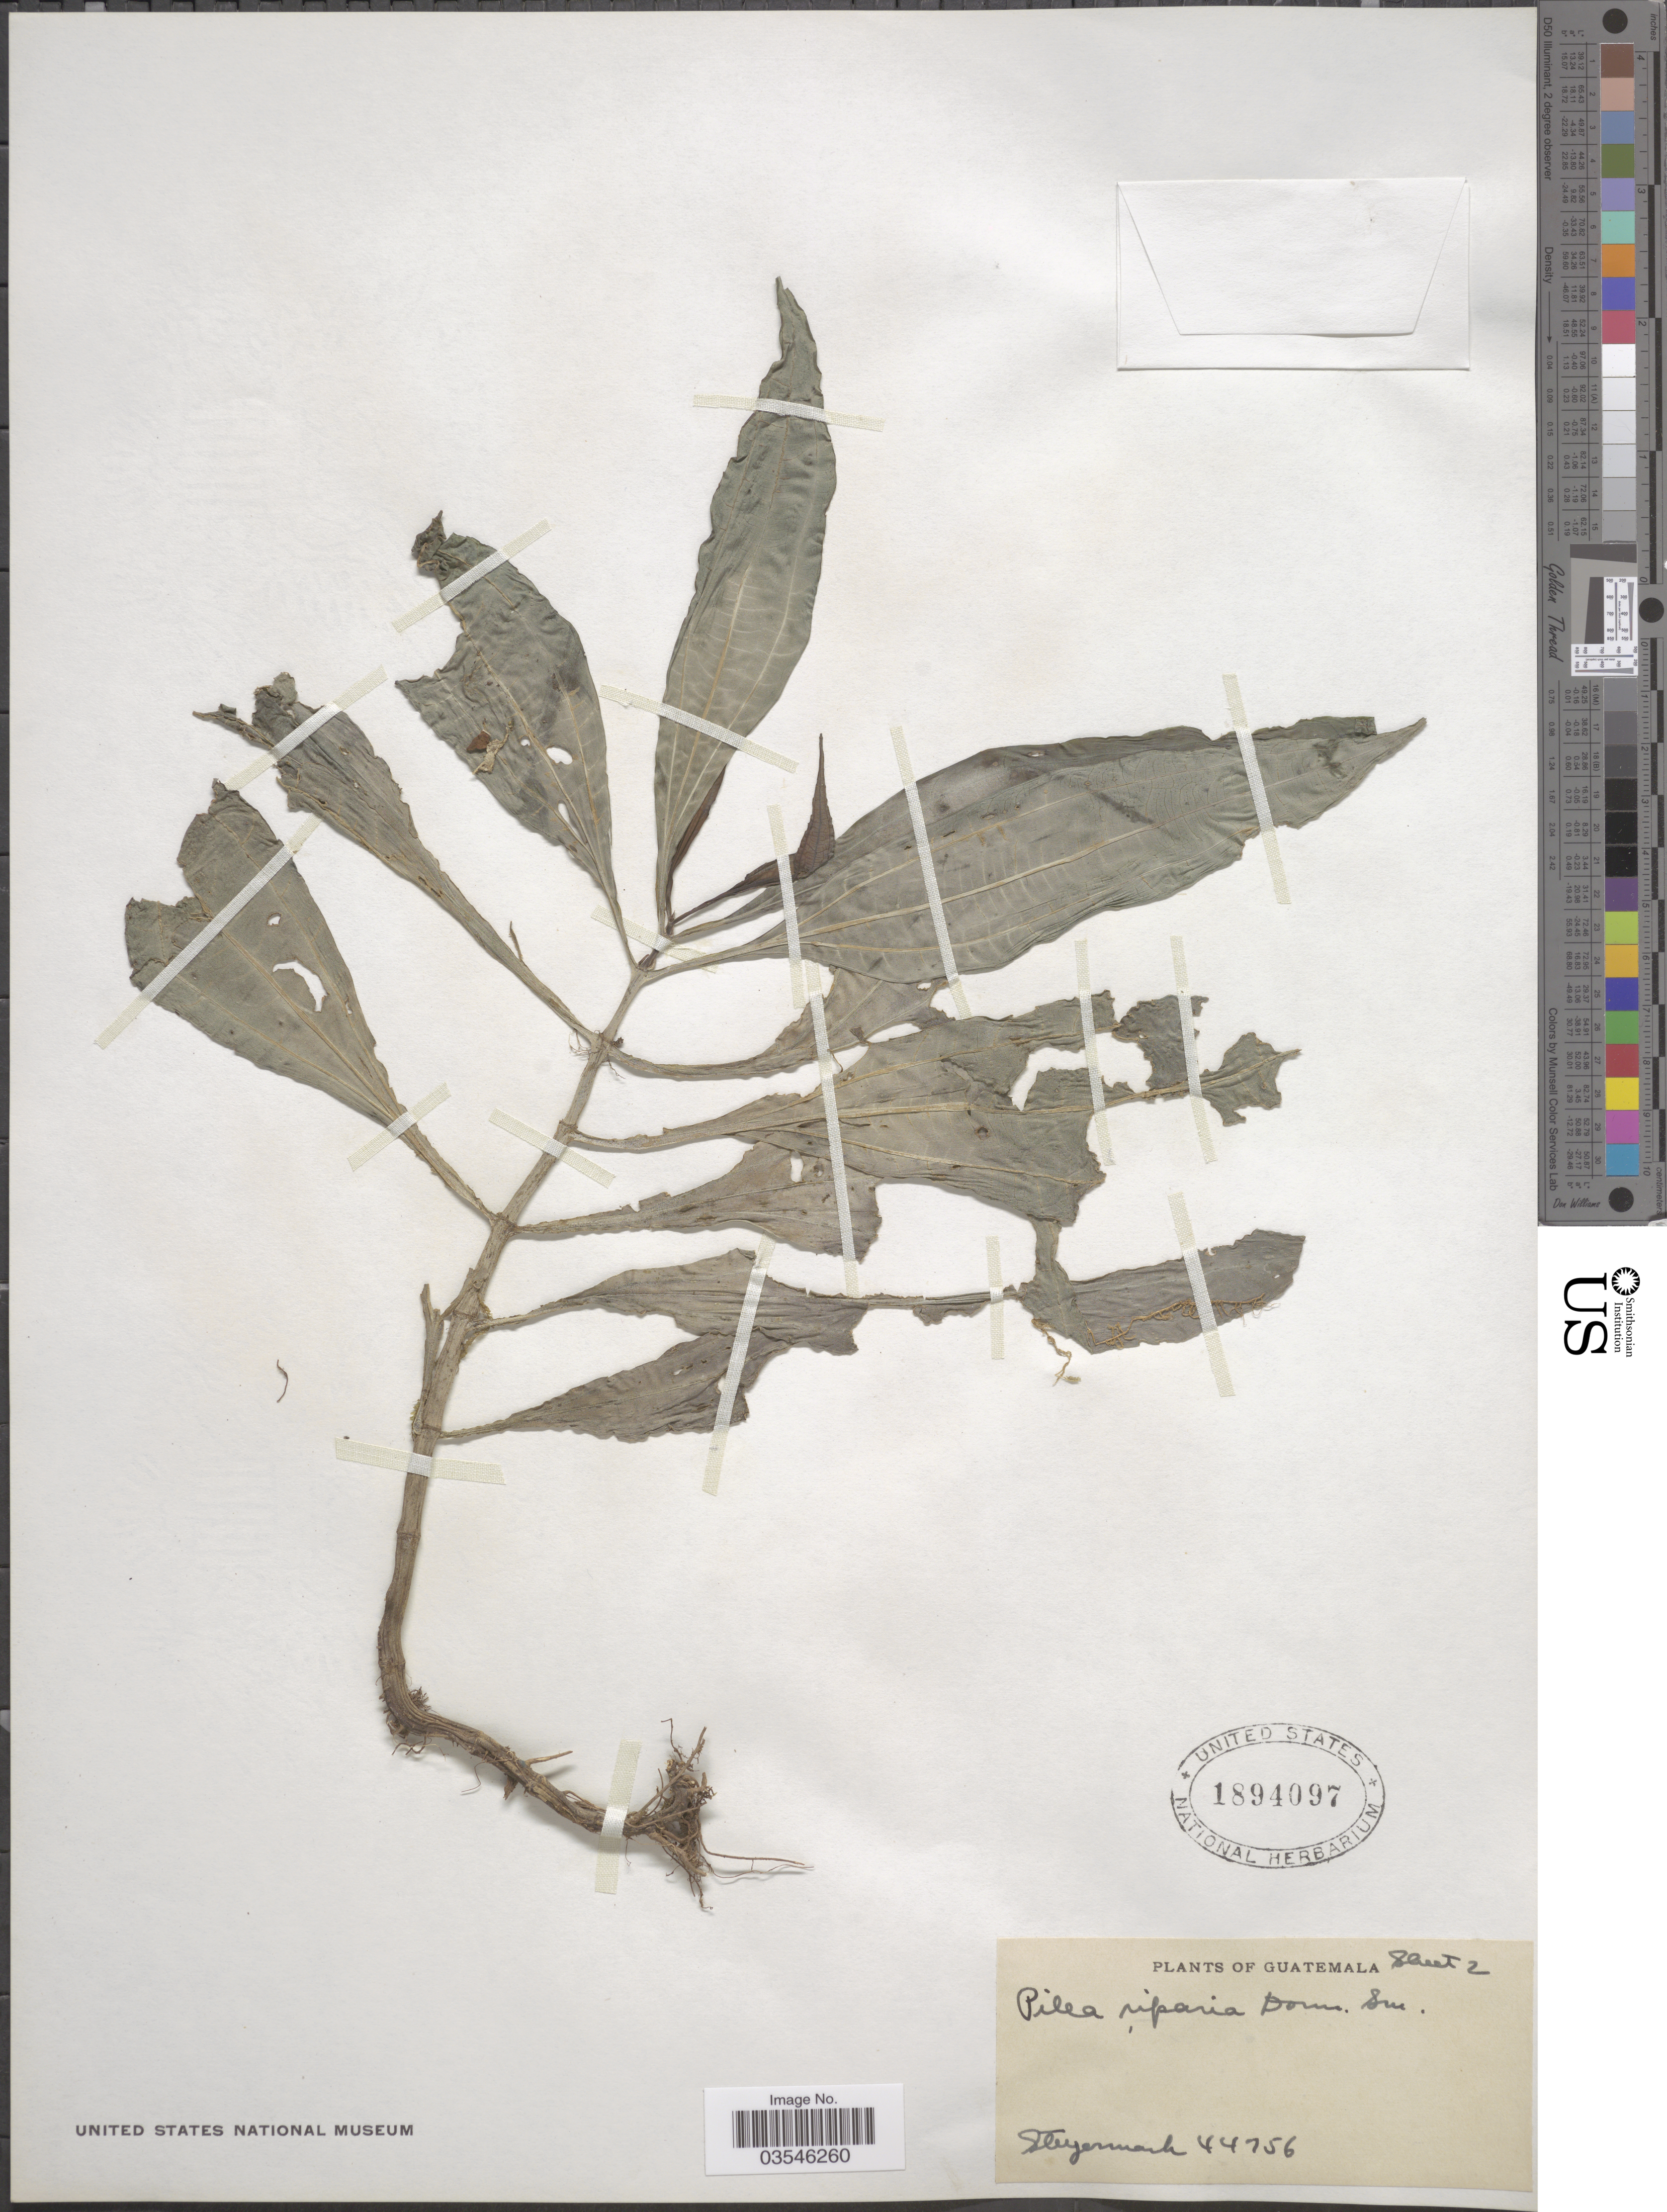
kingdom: Plantae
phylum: Tracheophyta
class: Magnoliopsida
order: Rosales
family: Urticaceae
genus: Pilea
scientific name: Pilea riparia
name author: Donn. Sm.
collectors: Steyermark, --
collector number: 44756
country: Guatemala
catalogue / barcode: US 1894097